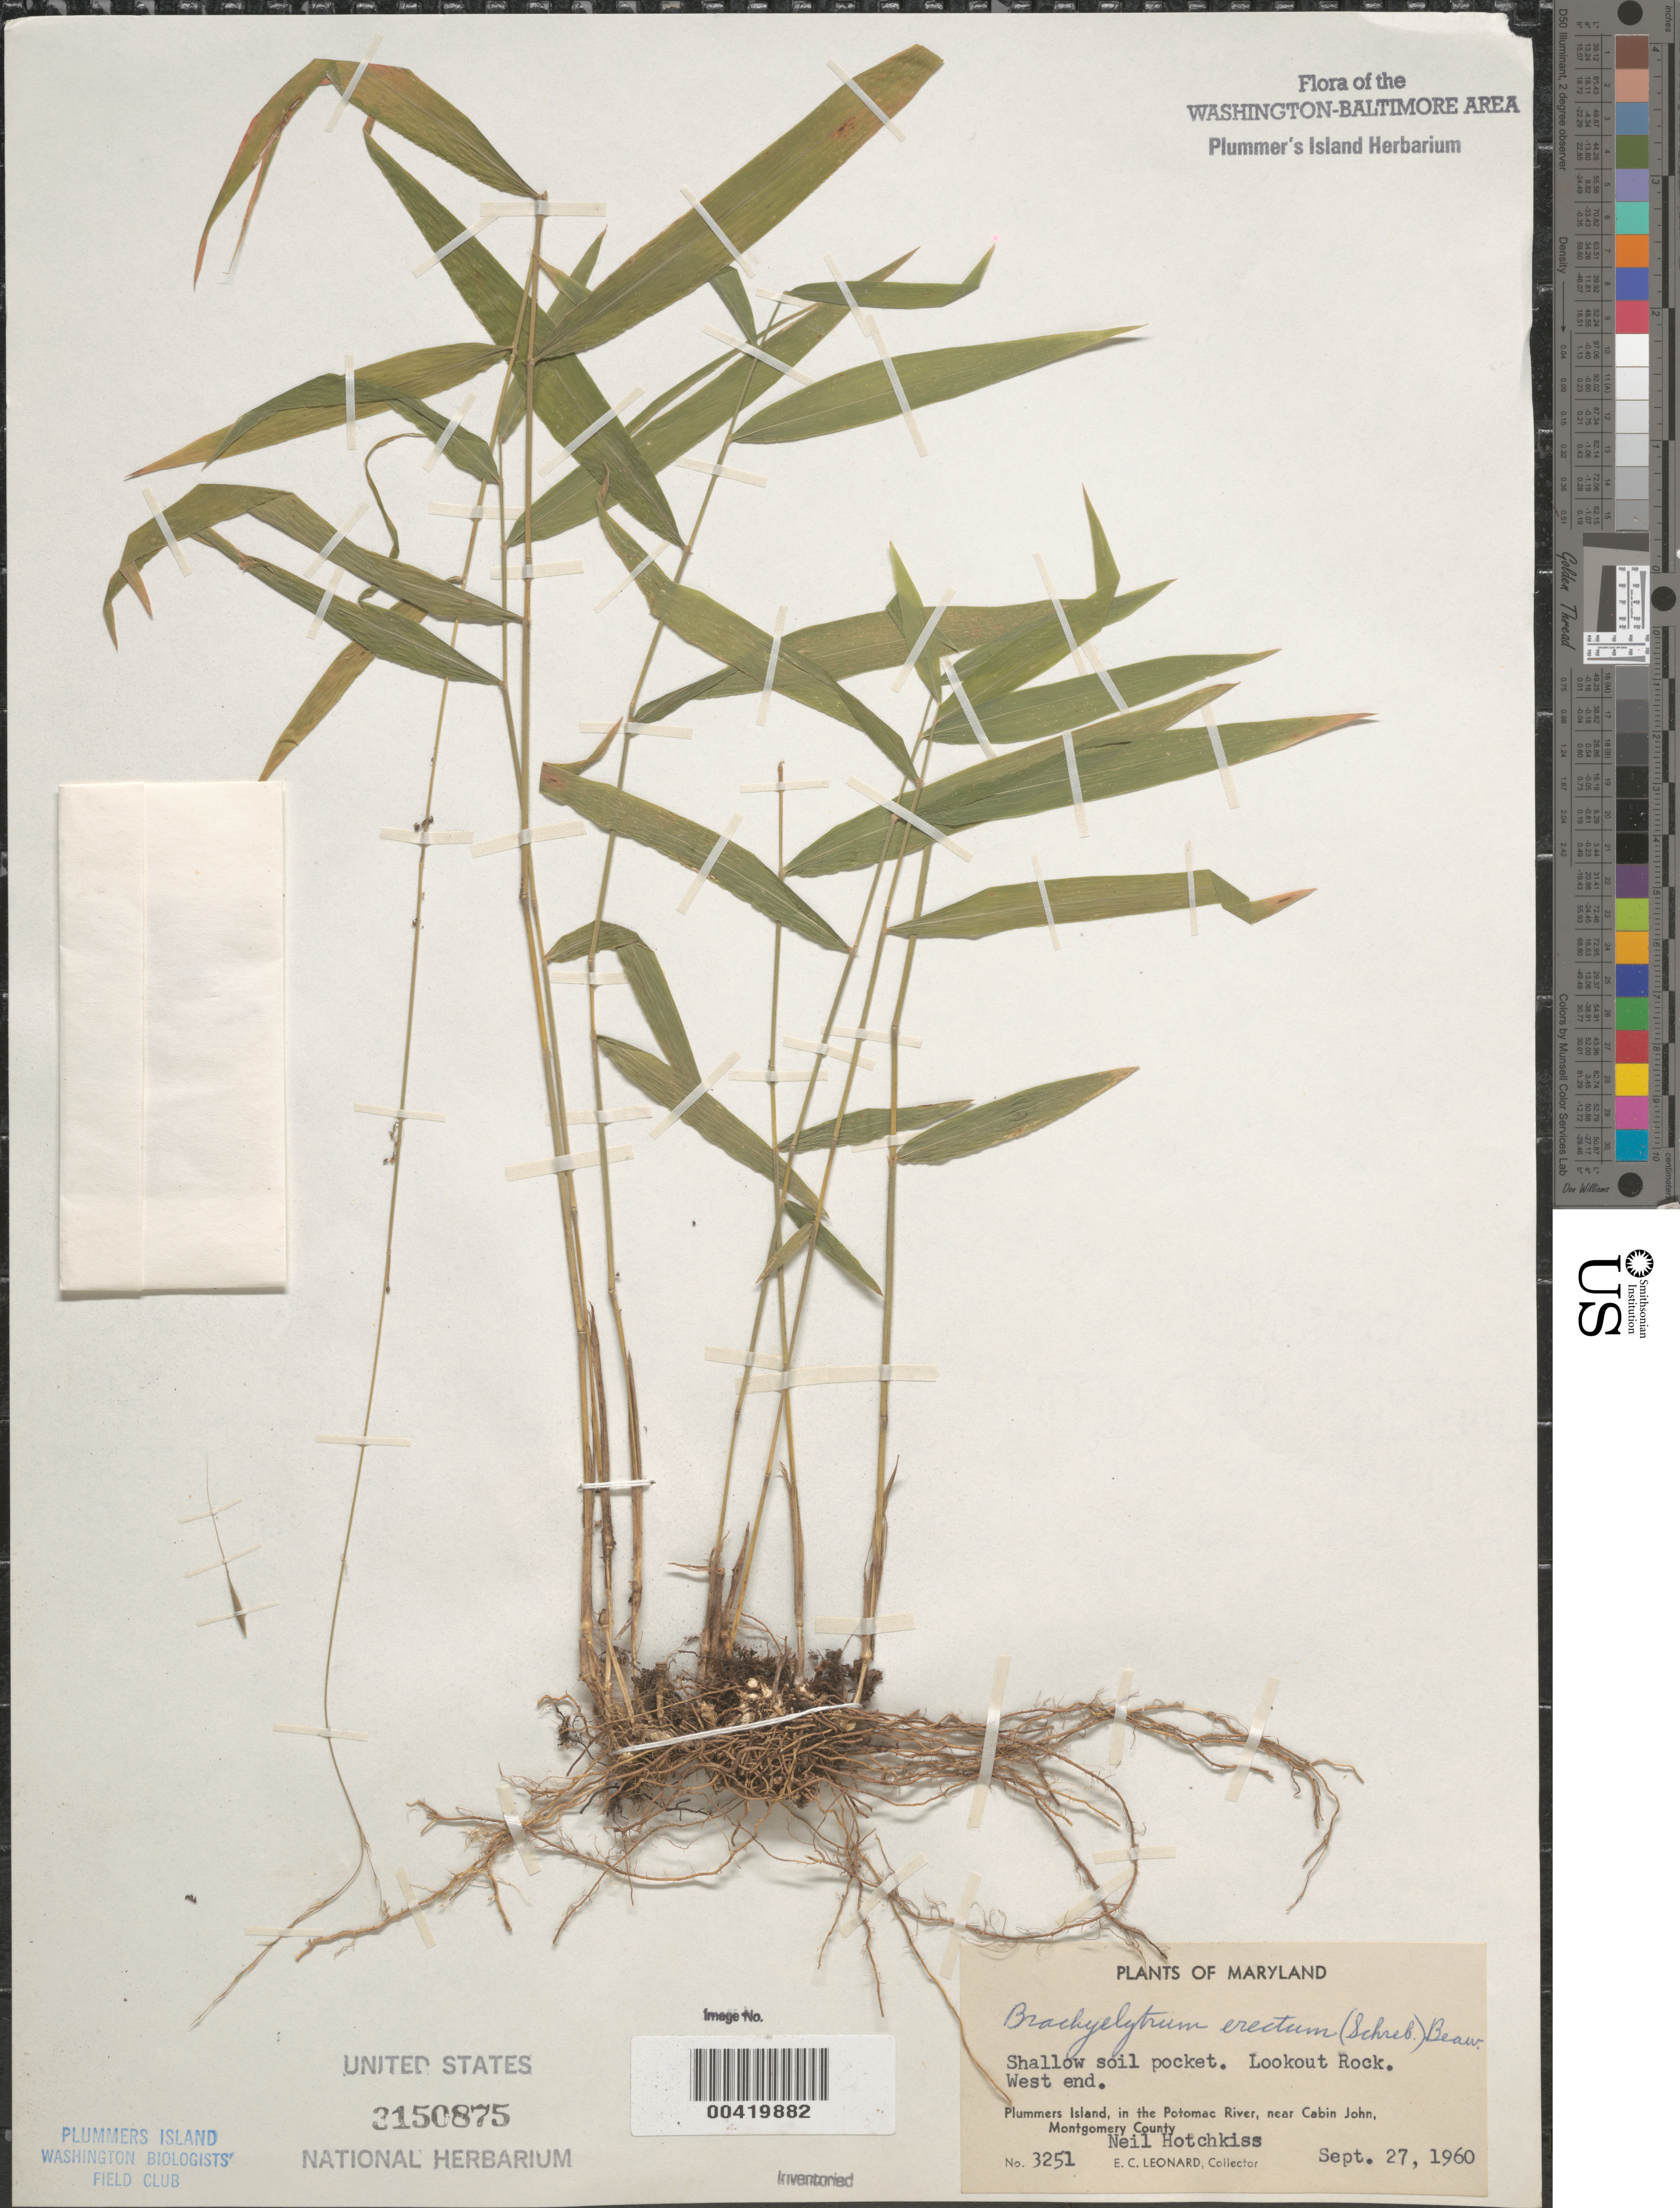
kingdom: Plantae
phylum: Tracheophyta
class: Liliopsida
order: Poales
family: Poaceae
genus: Brachyelytrum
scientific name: Brachyelytrum erectum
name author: (Schreb.) P. Beauv.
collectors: E. C. Leonard & N. Hotchkiss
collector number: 3251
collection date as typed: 27 Sep 1960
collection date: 1960-09-27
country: United States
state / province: Maryland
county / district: Montgomery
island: Plummers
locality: Plummer's Island; Lookout Rock, west end C. & O. Canal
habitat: Shallow soil pocket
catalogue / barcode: US 3150875